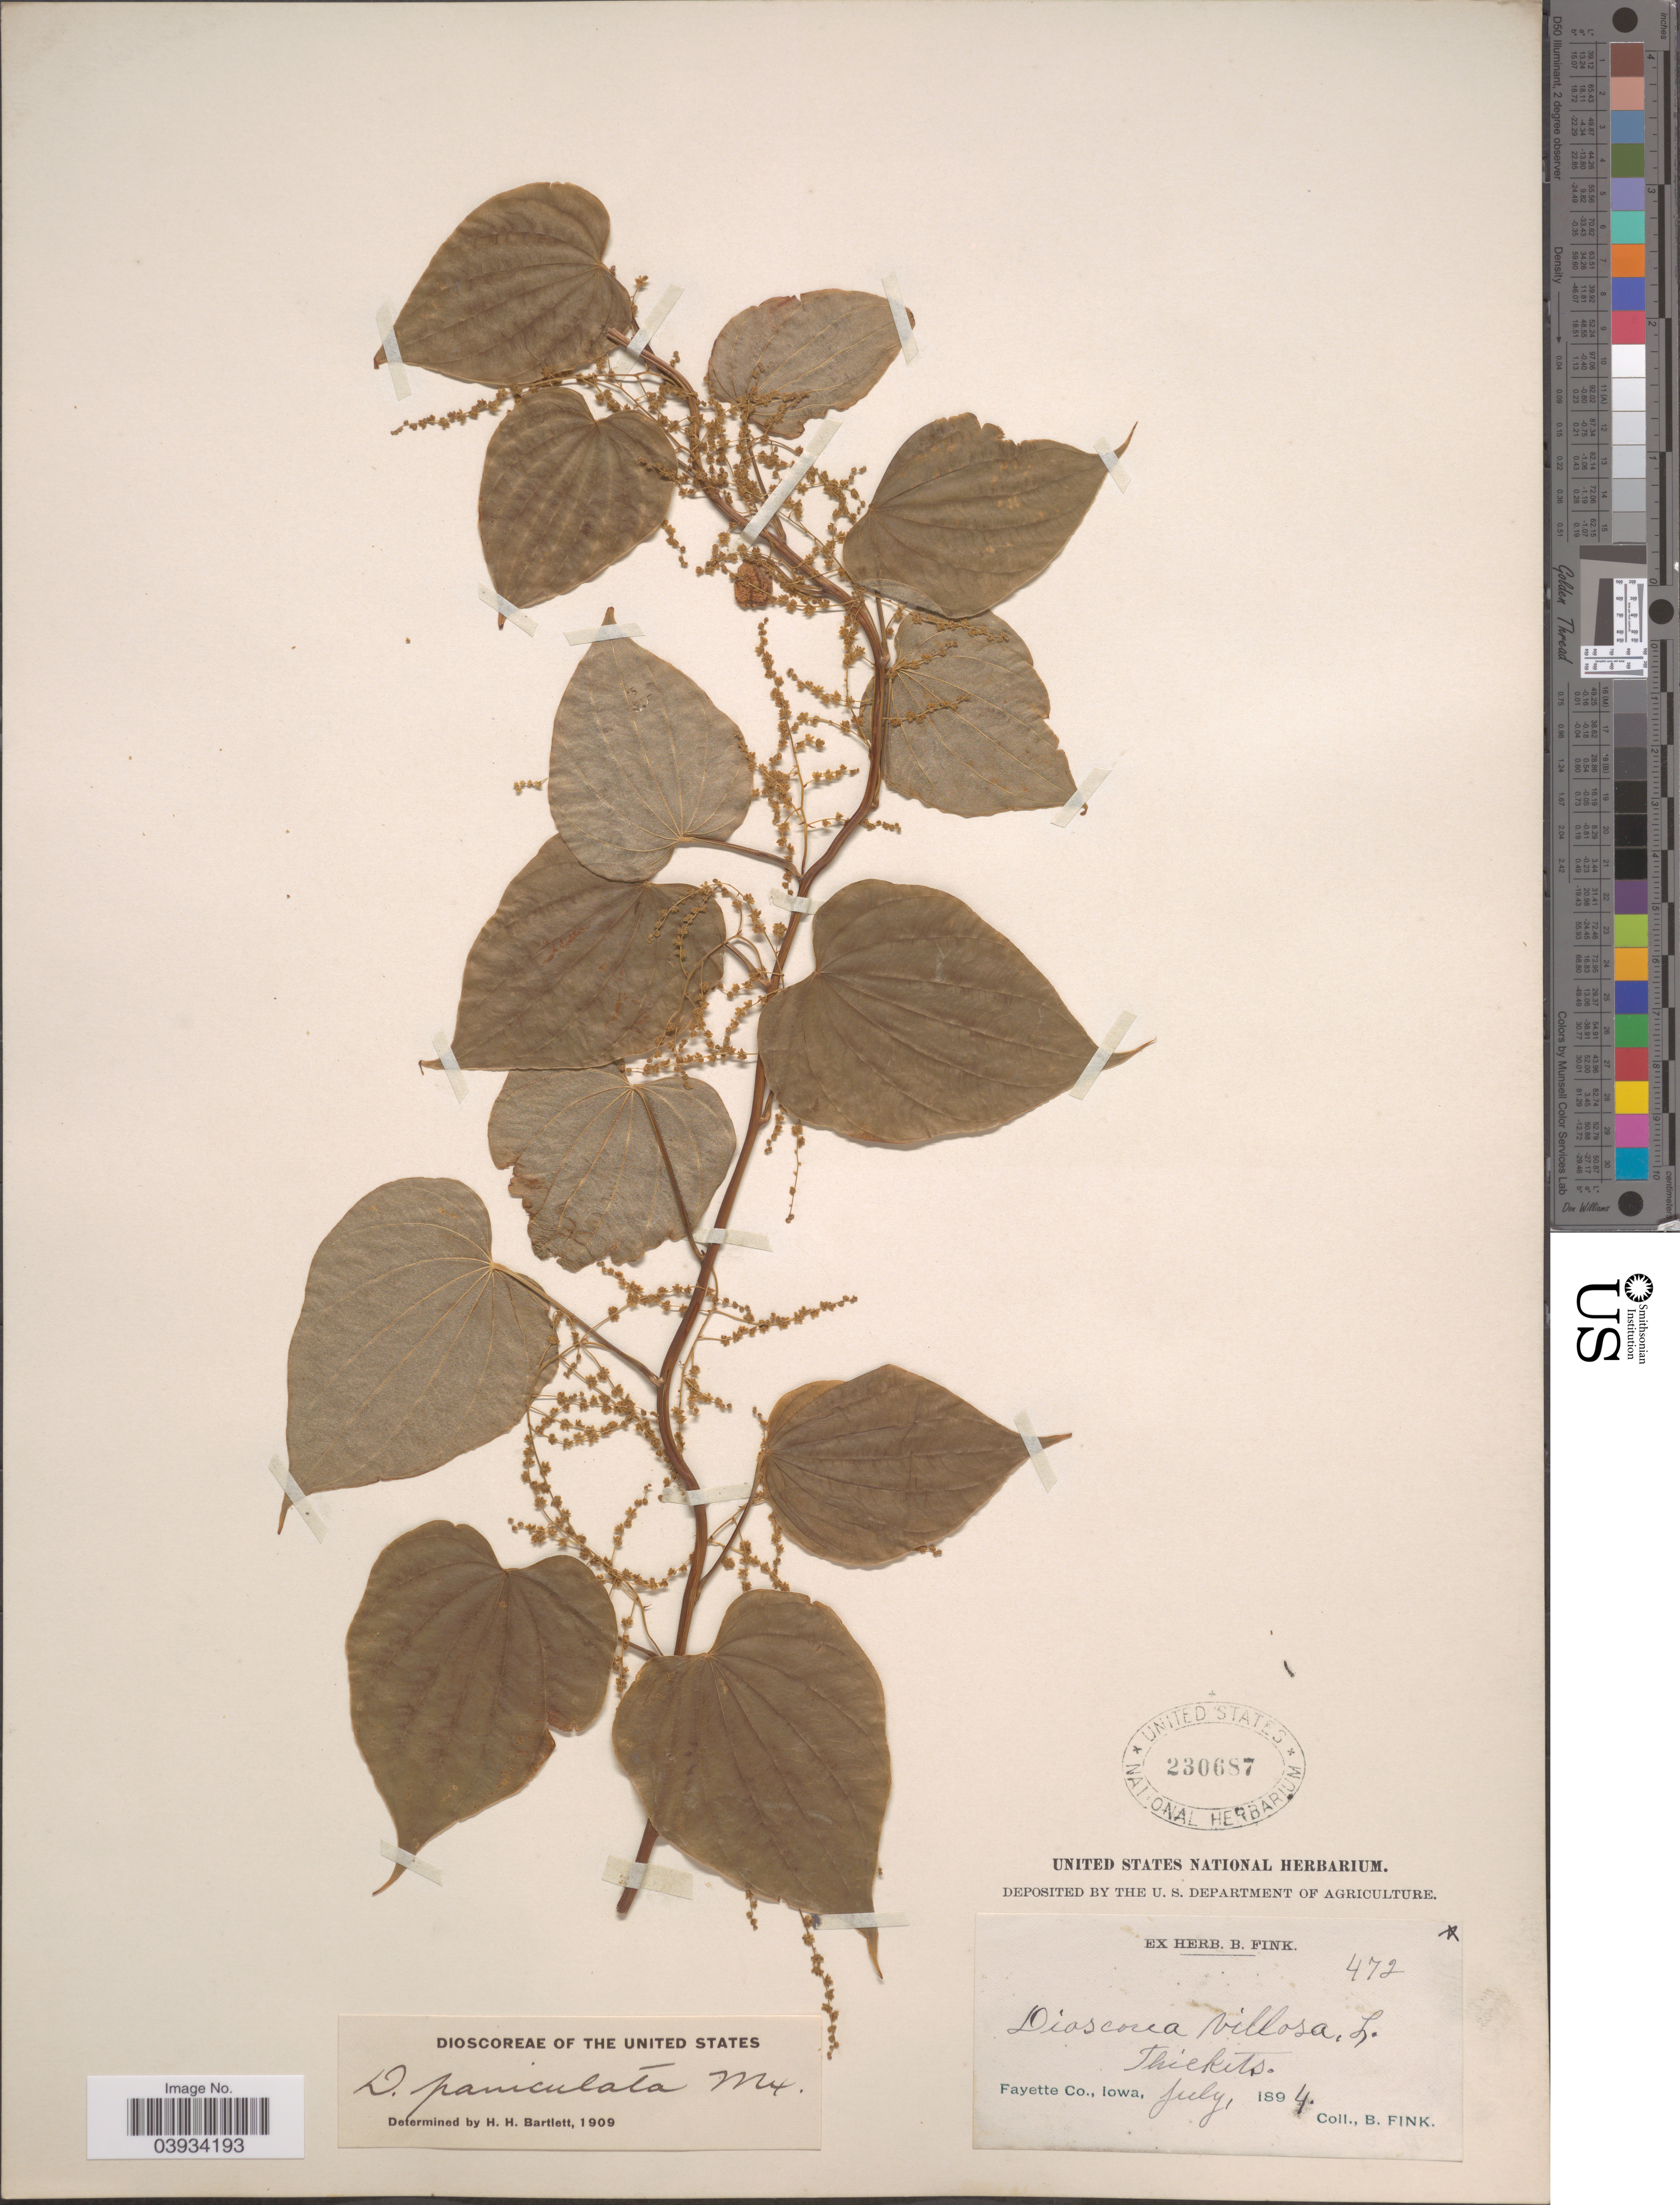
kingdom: Plantae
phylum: Tracheophyta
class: Liliopsida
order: Dioscoreales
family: Dioscoreaceae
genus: Dioscorea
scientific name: Dioscorea villosa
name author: L.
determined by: Strong, M. T., (US), Smithsonian Institution - National Museum of Natural History (UNITED STATES)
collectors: B. Fink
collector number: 472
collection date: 1894-07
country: United States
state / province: Iowa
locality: Fayette Co.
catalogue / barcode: US 230687